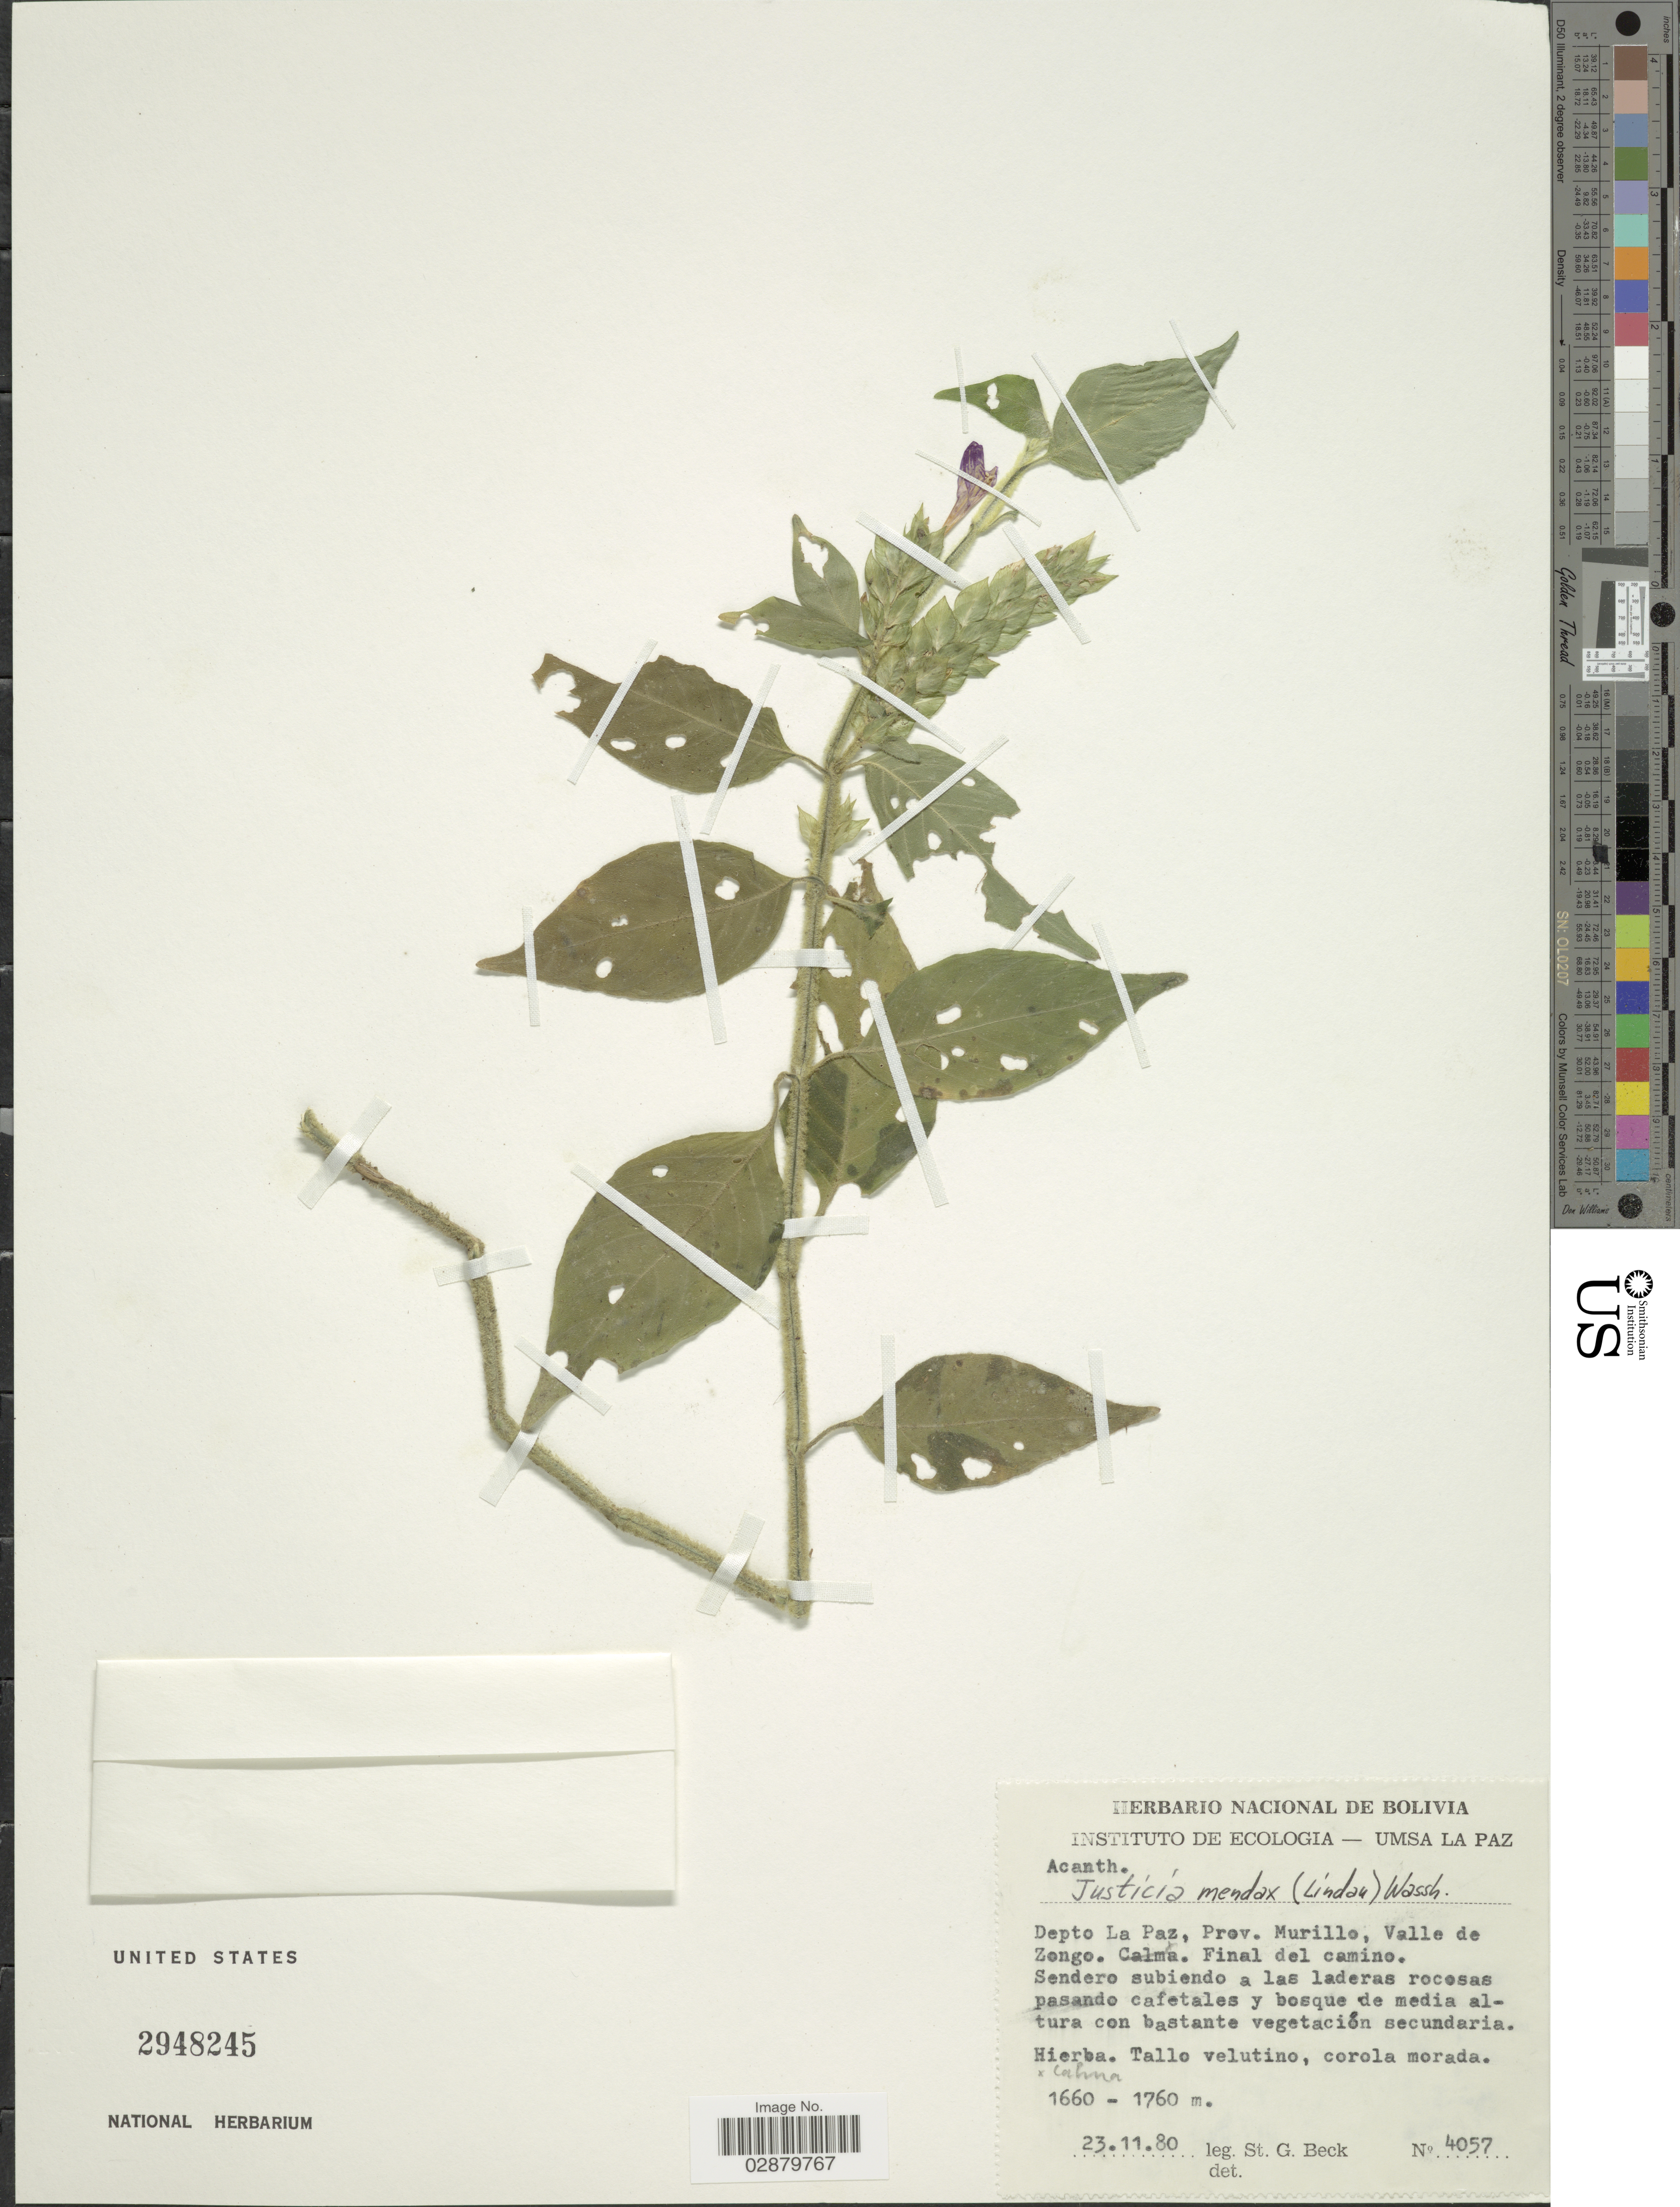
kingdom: Plantae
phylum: Tracheophyta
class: Magnoliopsida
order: Lamiales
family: Acanthaceae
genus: Jacobinia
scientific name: Jacobinia mendax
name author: Lindau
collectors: S. G. Beck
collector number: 4057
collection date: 1980-11-23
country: Bolivia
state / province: La Paz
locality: Prov. Murillo, Valle de Zongo. Final del camino.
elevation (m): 1660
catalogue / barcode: US 2948245